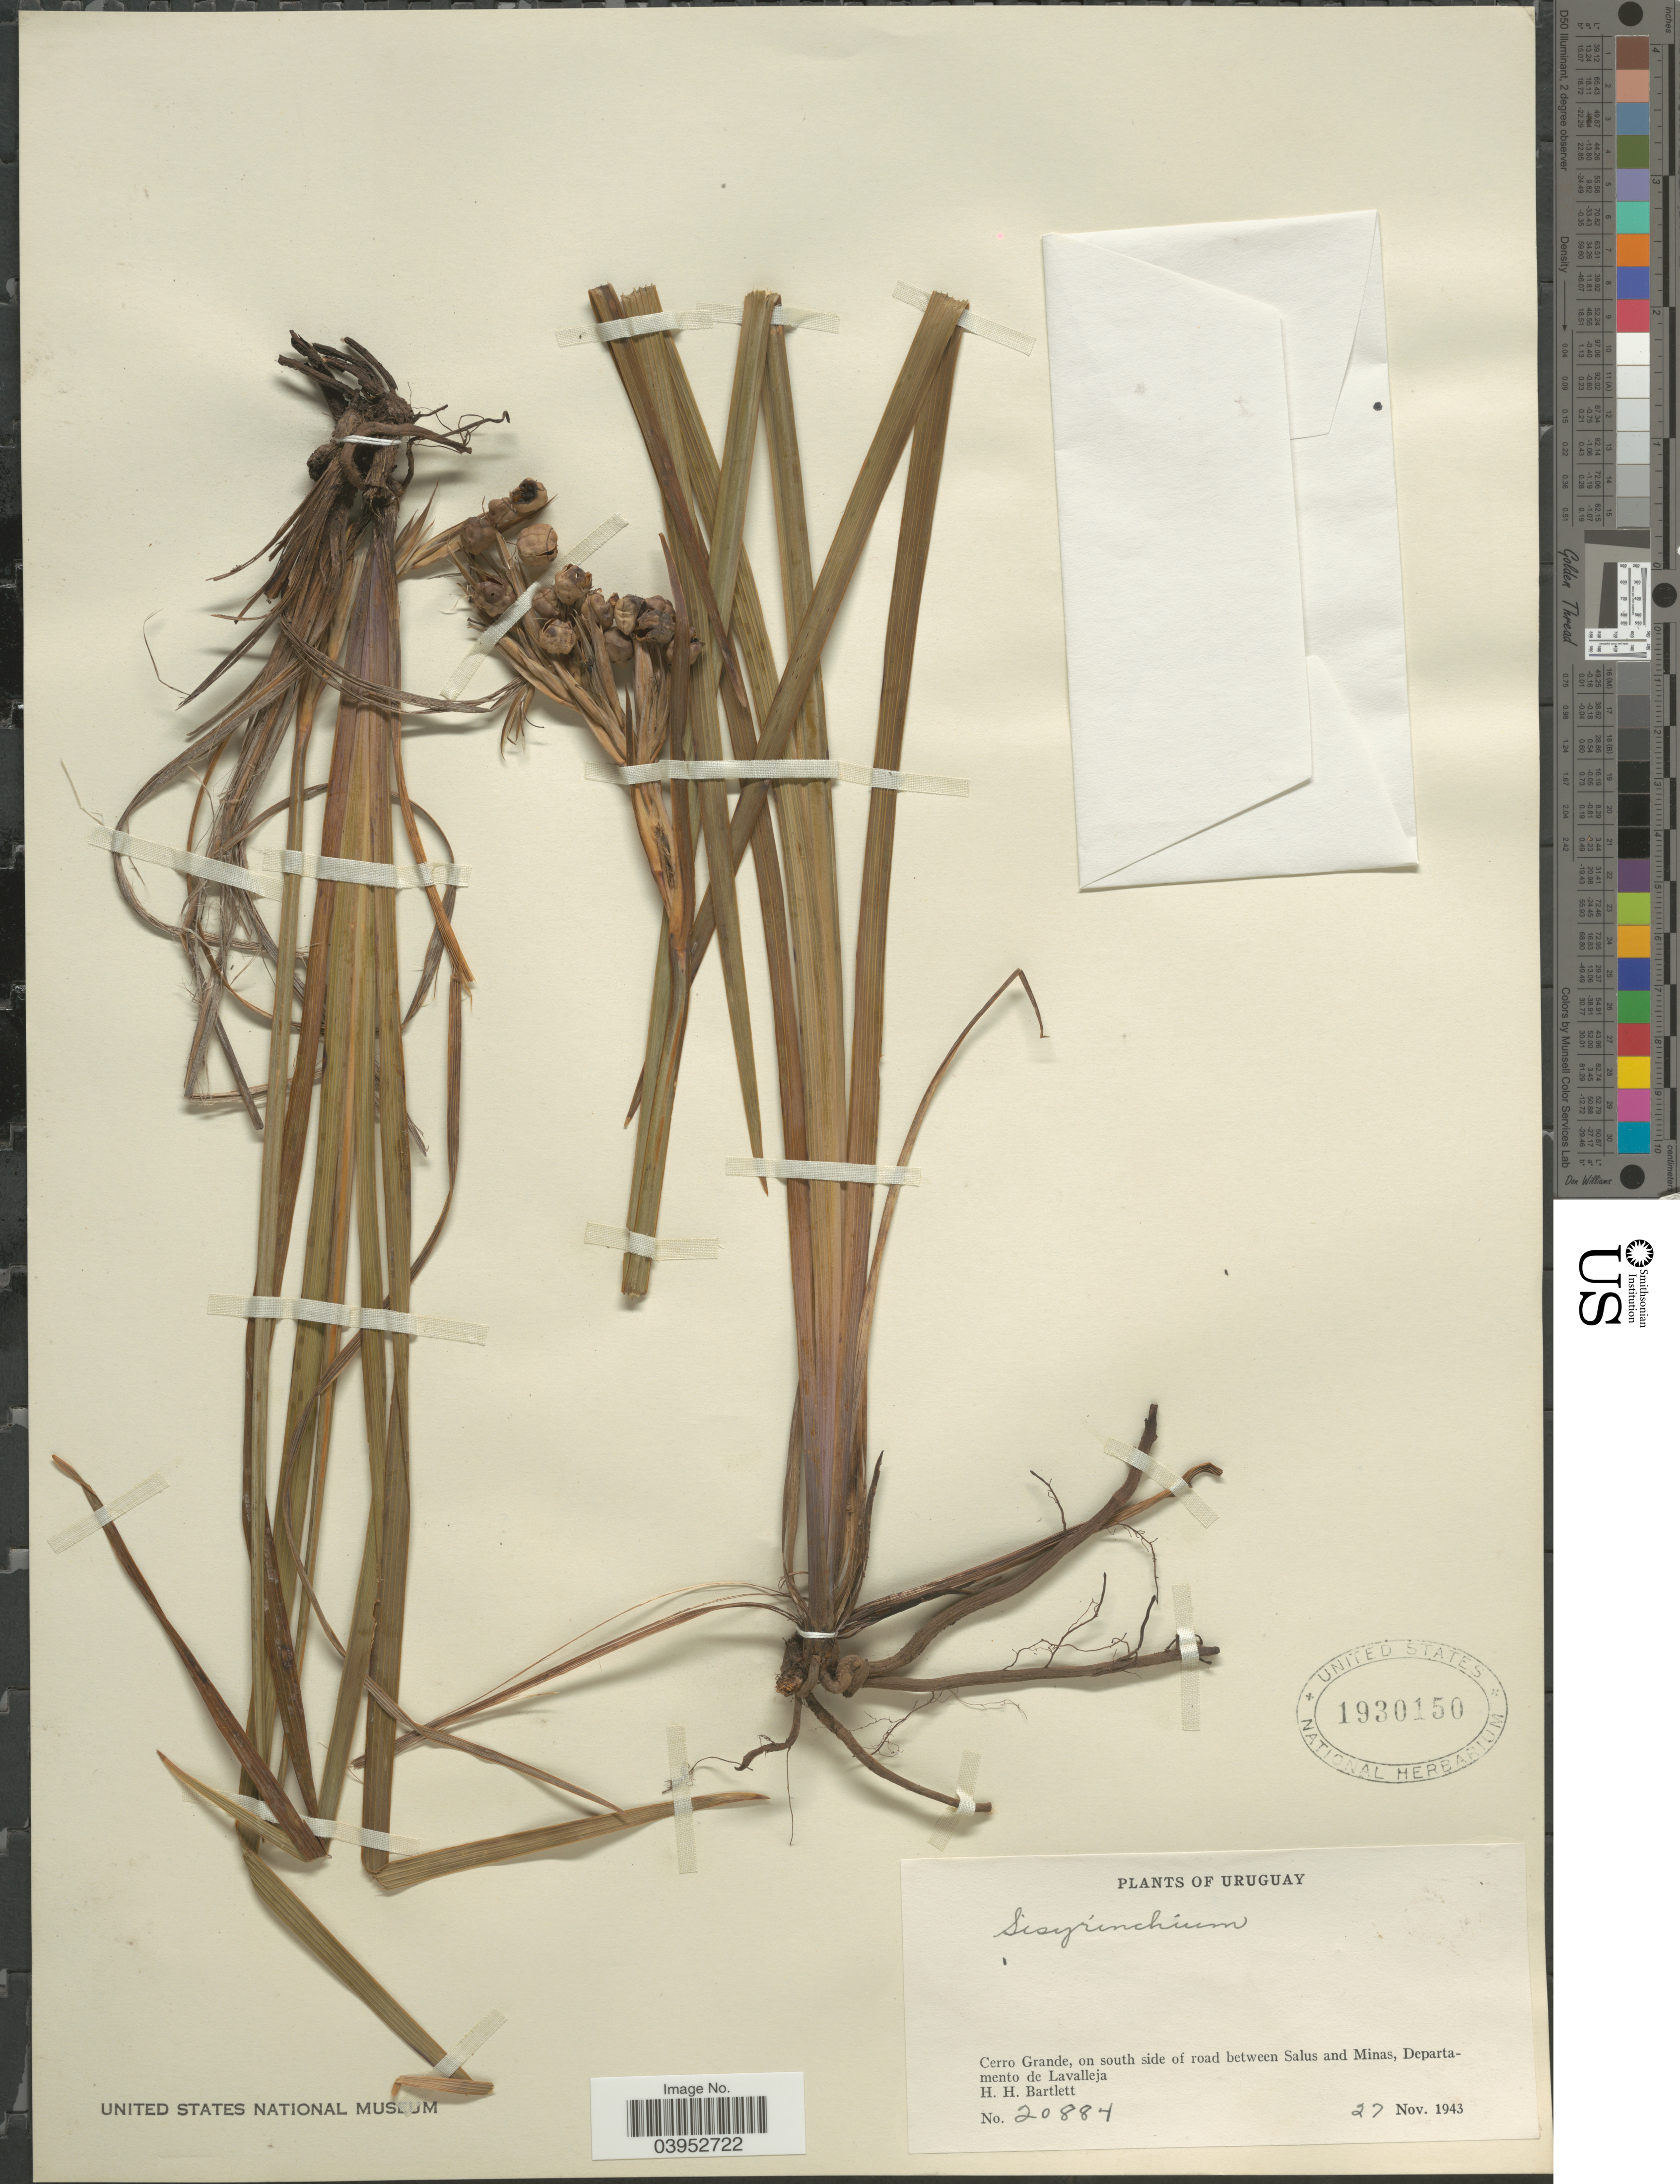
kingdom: Plantae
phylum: Tracheophyta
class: Liliopsida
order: Asparagales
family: Iridaceae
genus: Sisyrinchium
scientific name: Sisyrinchium sp.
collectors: H. H. Bartlett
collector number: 20884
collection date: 1943-11-27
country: Uruguay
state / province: Lavalleja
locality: Cerro Grande, on south side of road between Salus and Minas, Departamento de Lavalleja.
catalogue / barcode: US 1930150